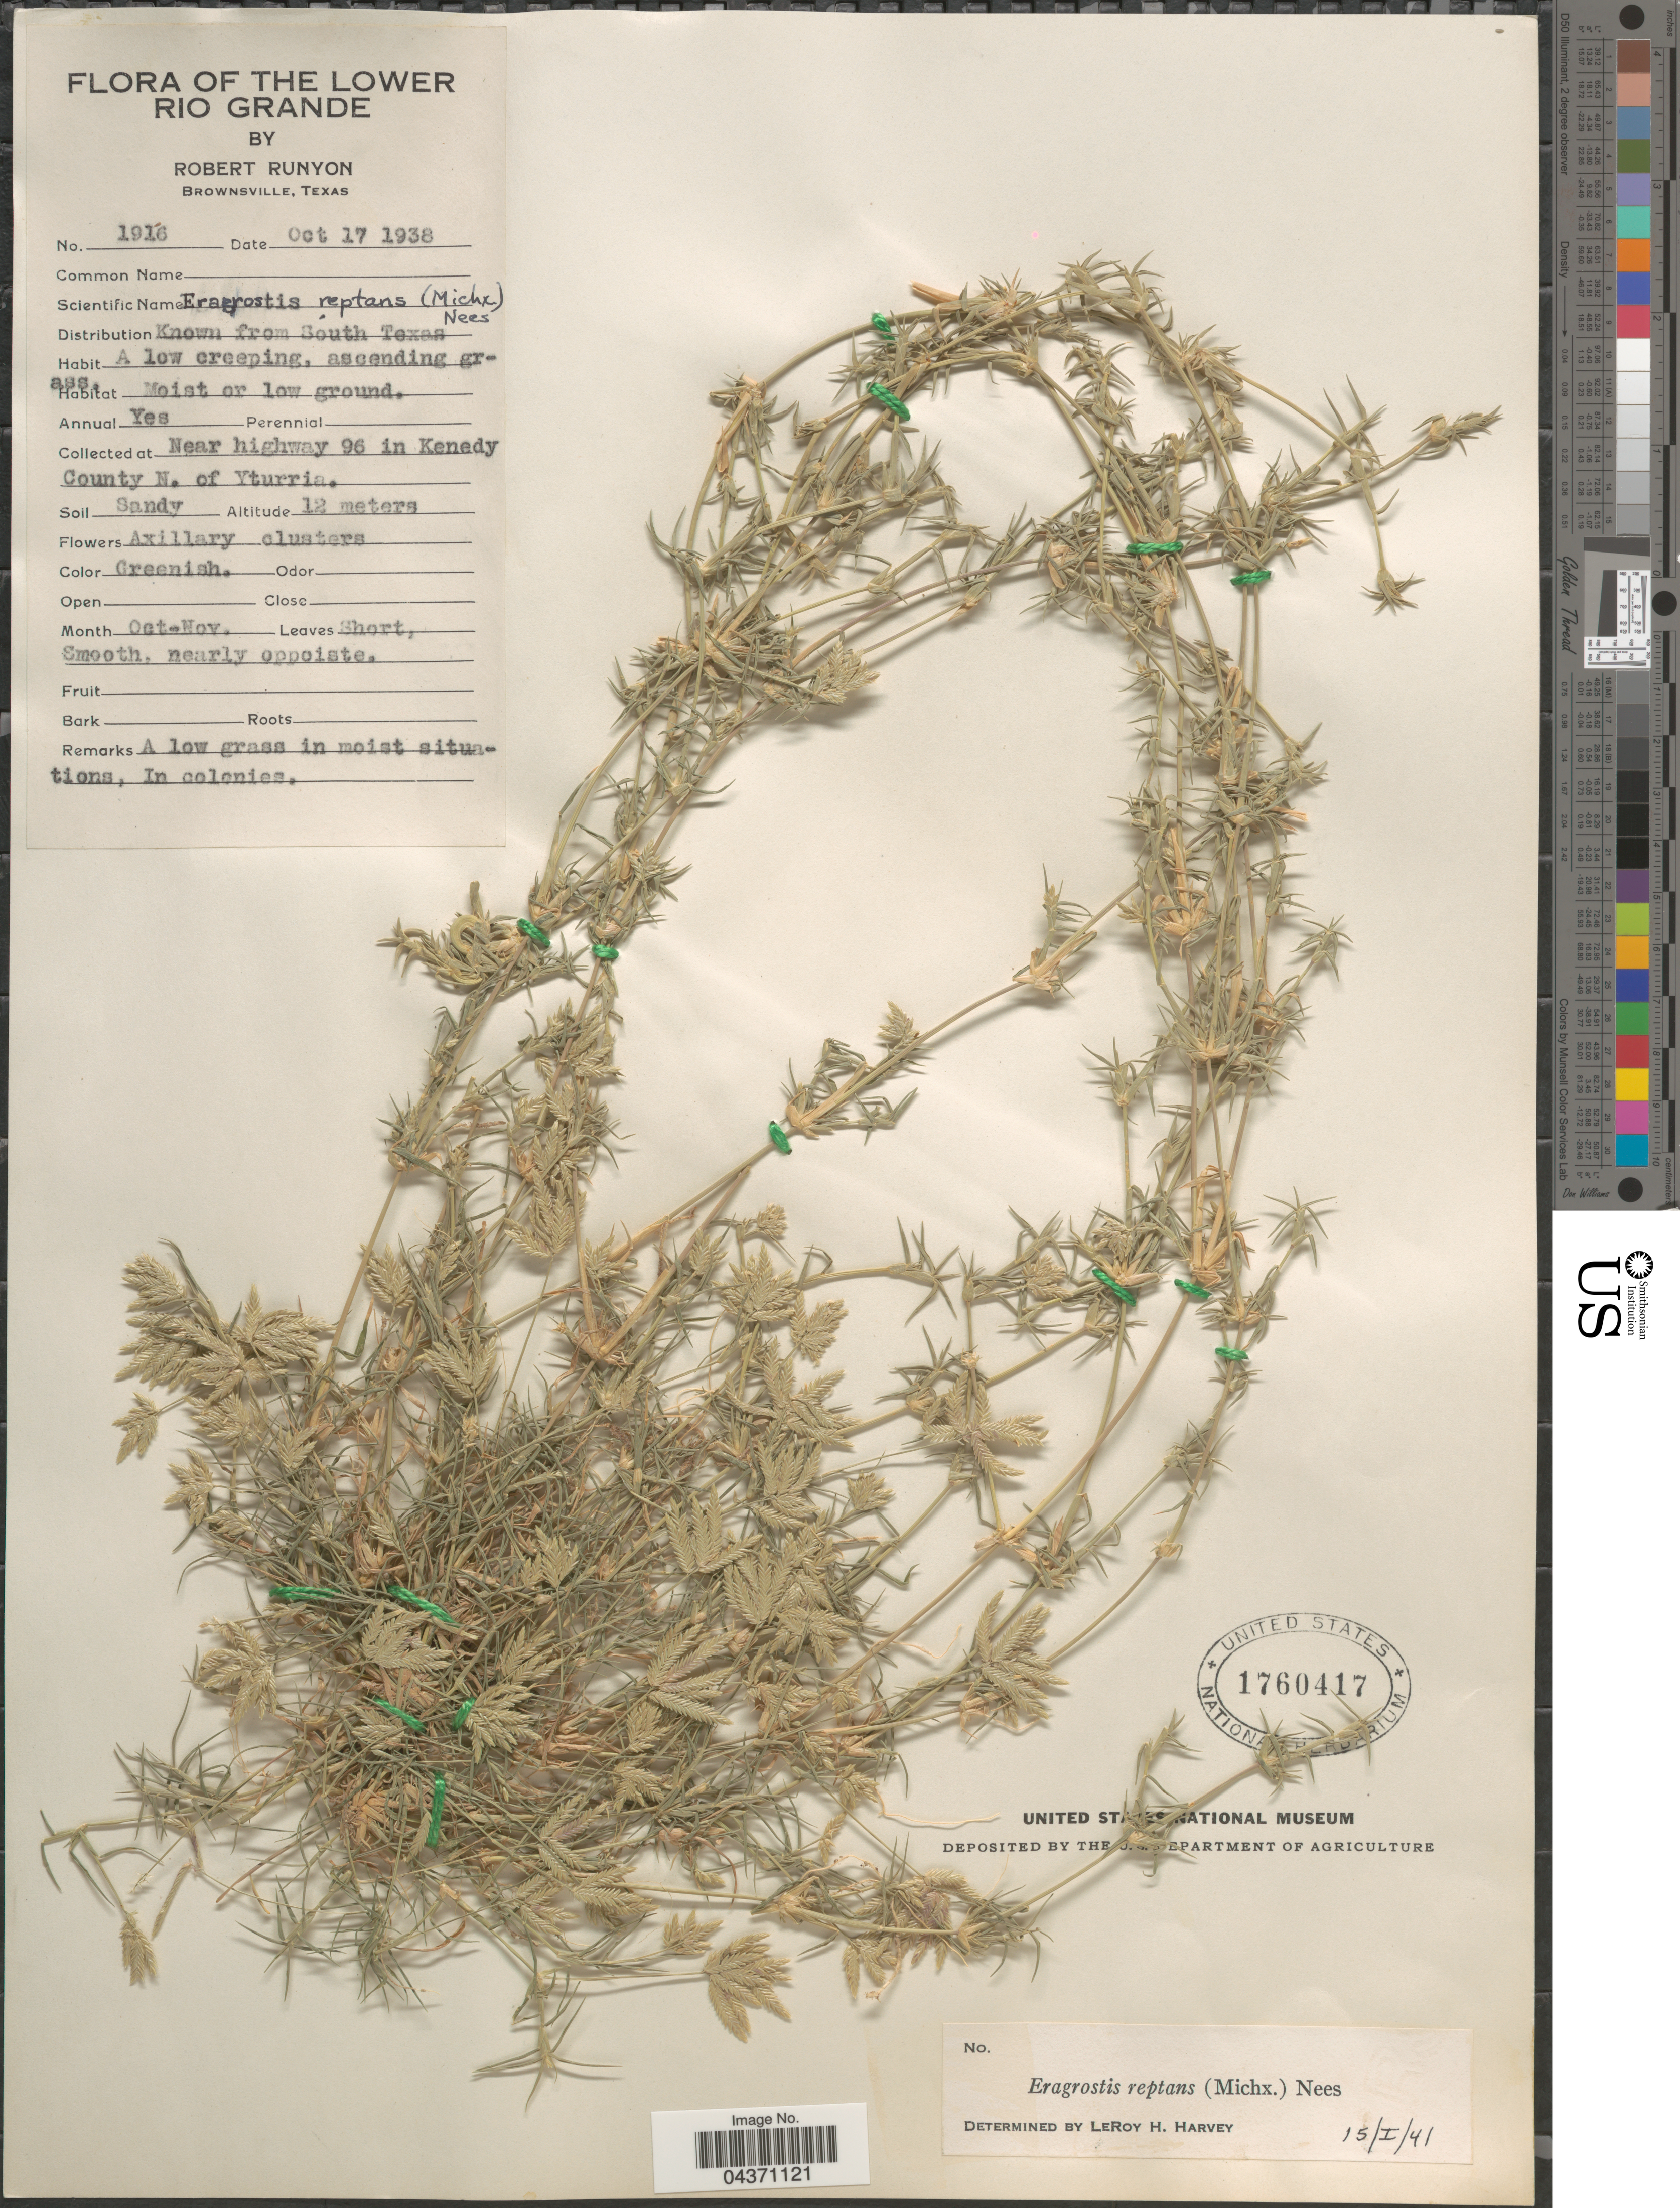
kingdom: Plantae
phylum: Tracheophyta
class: Liliopsida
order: Poales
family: Poaceae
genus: Eragrostis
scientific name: Eragrostis reptans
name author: (Michx.) Nees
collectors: R. Runyon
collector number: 1916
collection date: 1938-10-17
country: United States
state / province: Texas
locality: Lower Rio Grande. Near highway 96 in Kenedy County N. of Yturria.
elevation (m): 12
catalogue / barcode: US 1760417